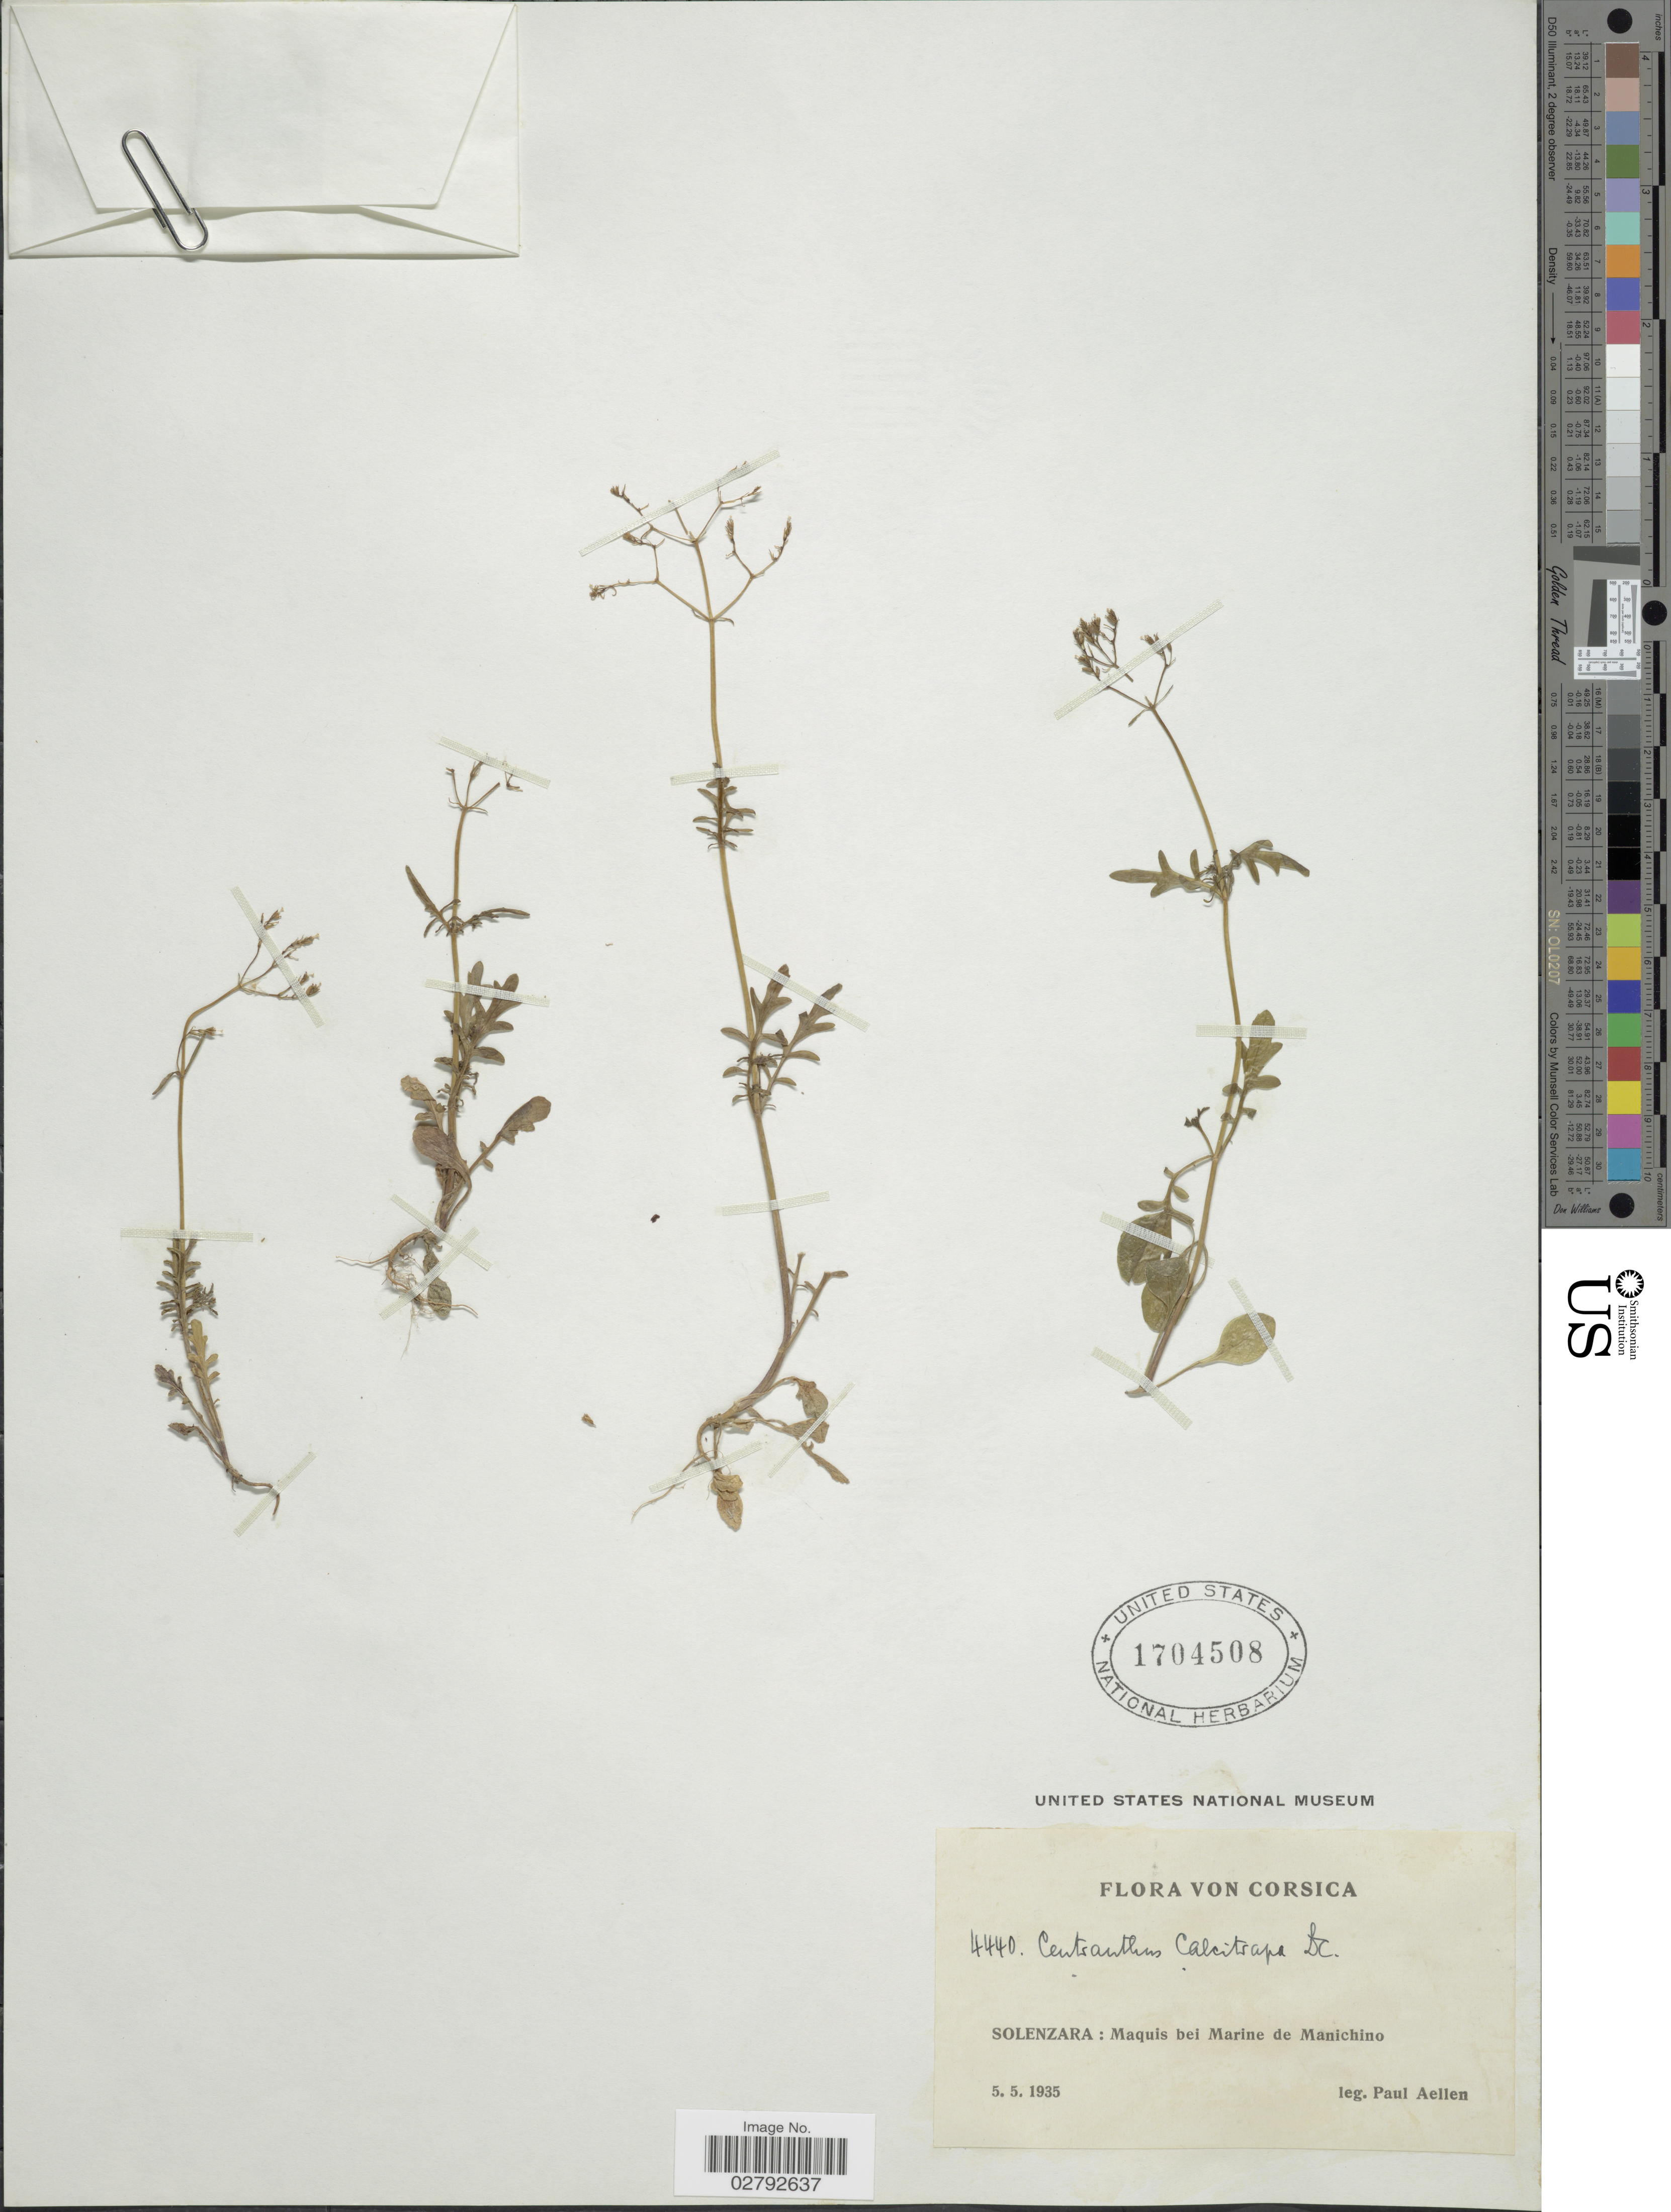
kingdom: Plantae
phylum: Tracheophyta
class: Magnoliopsida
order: Dipsacales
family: Caprifoliaceae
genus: Centranthus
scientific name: Centranthus calcitrapa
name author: DC.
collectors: P. Aellen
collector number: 4440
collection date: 1935-05-05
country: France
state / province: Corsica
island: Corse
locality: Solenzara: Maquis bei Marine de Manichino.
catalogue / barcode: US 1704508